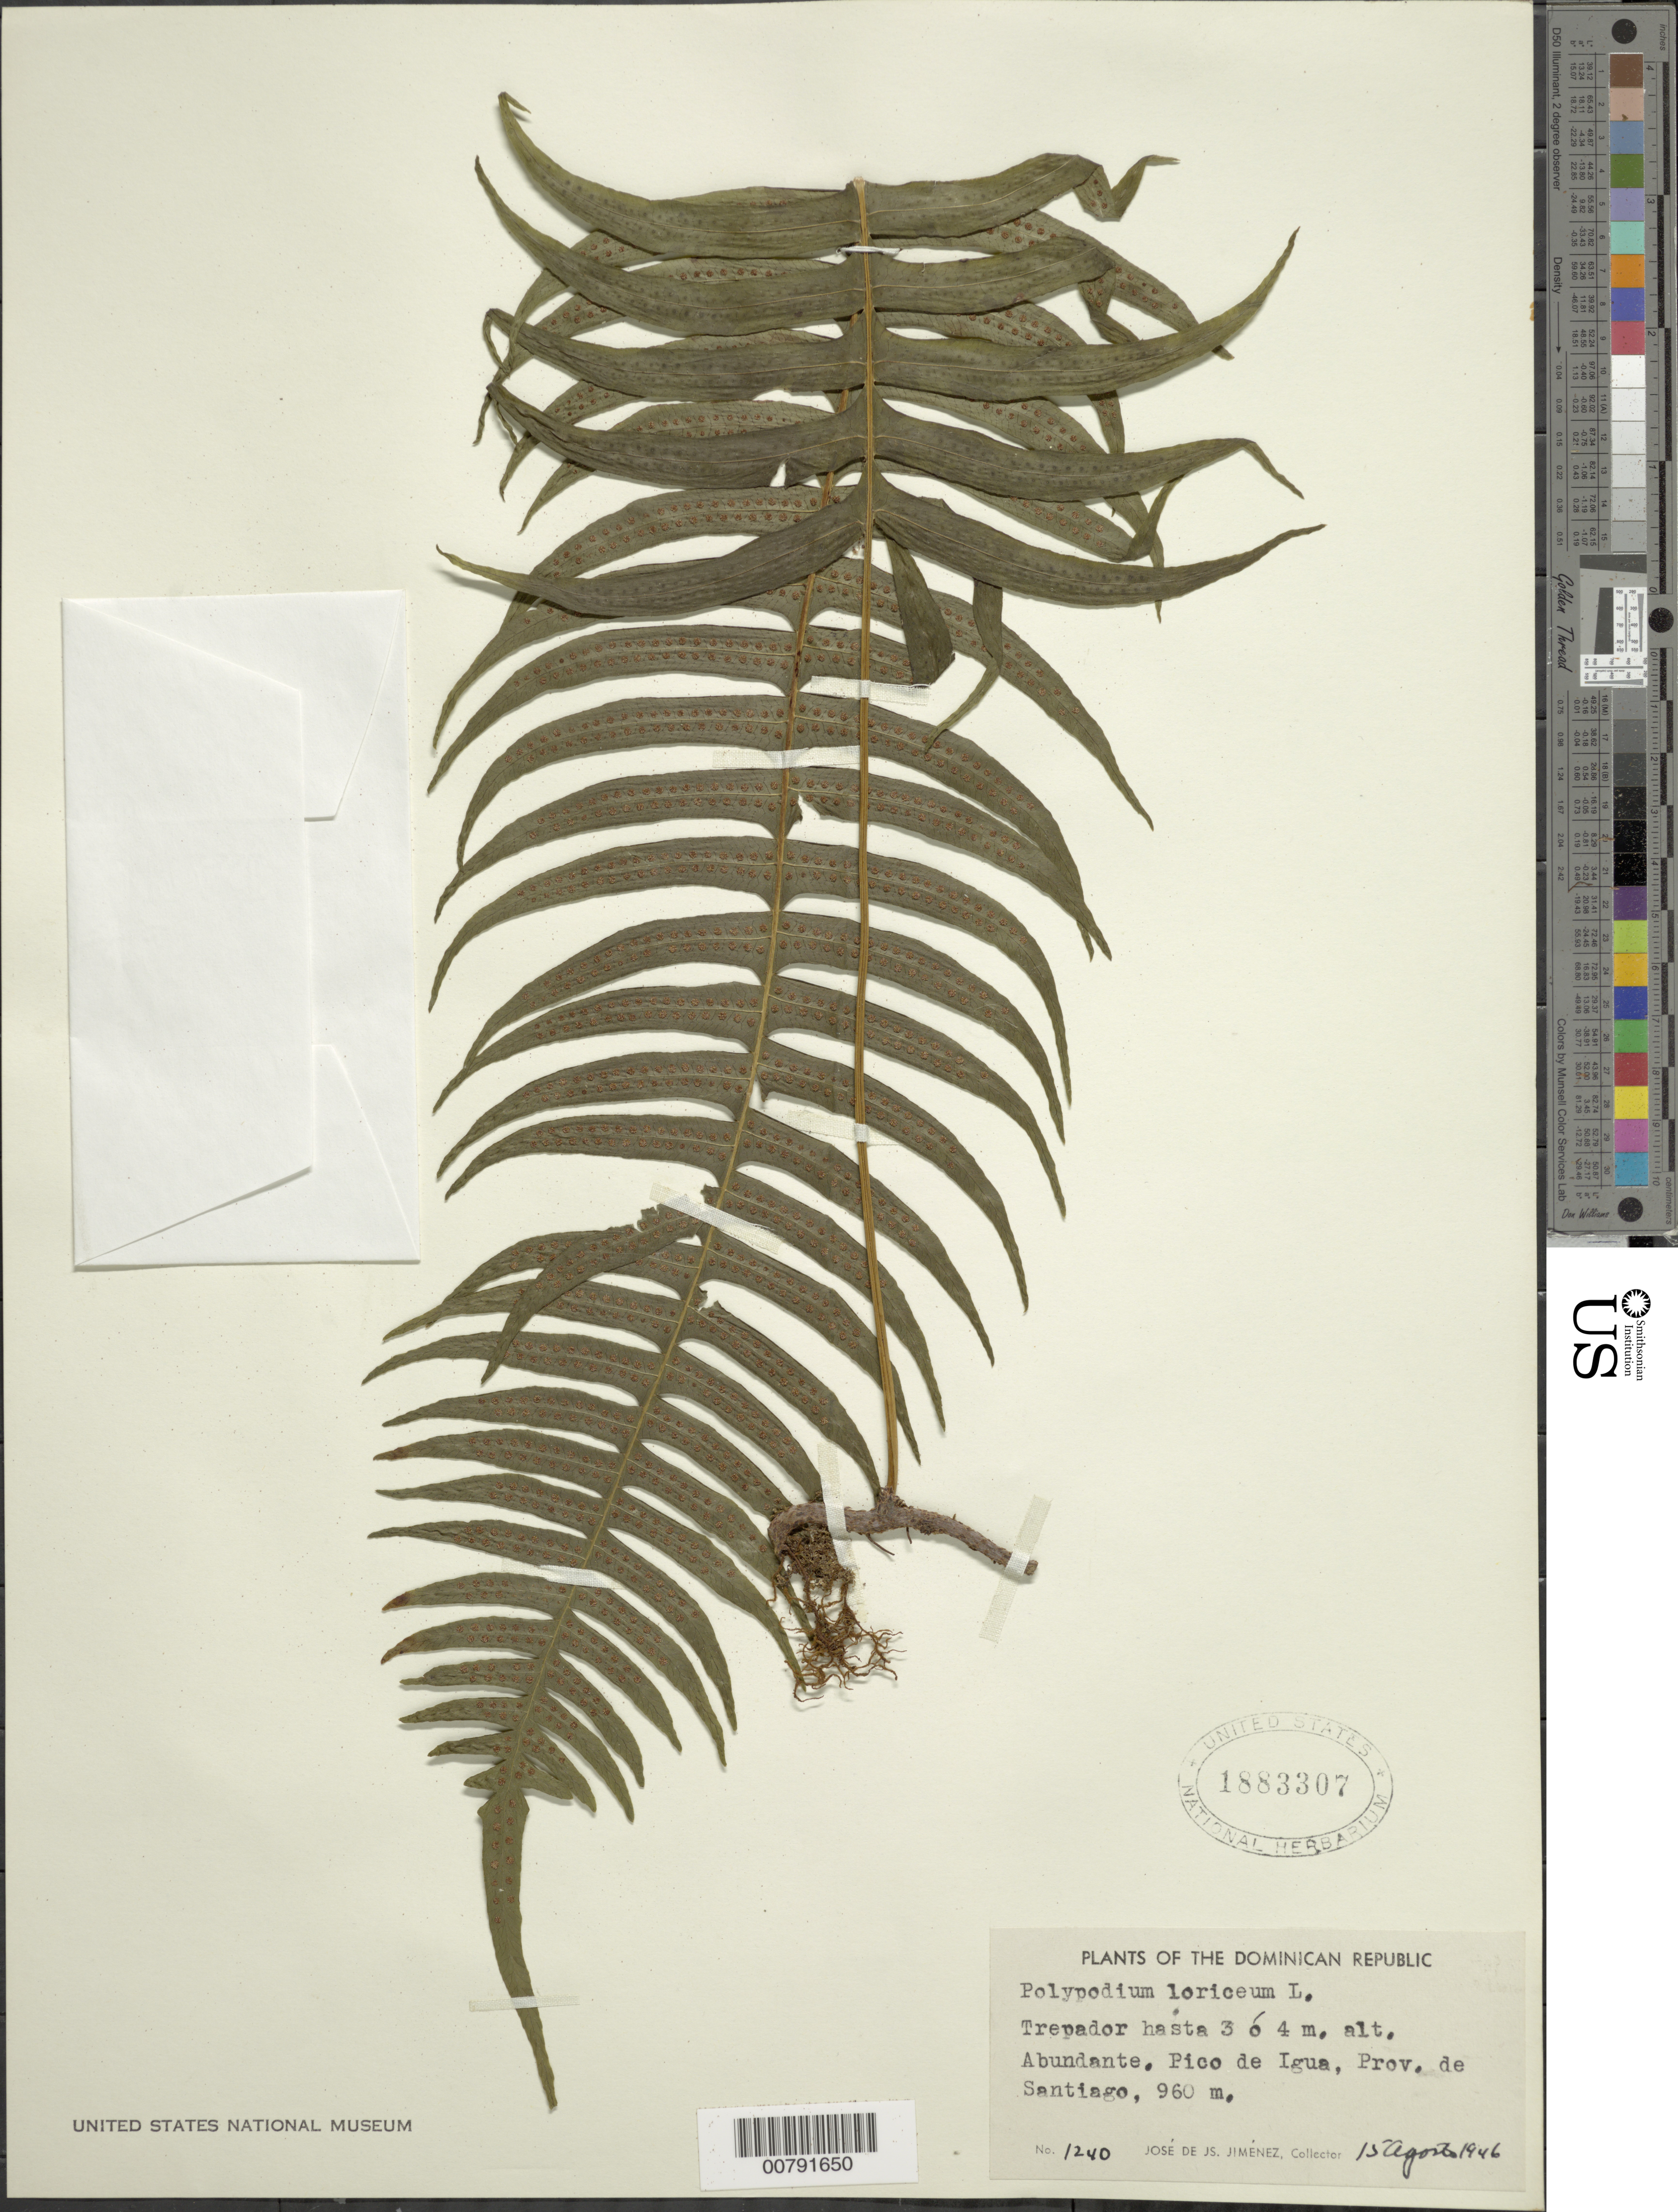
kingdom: Plantae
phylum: Tracheophyta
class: Polypodiopsida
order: Polypodiales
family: Polypodiaceae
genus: Serpocaulon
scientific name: Serpocaulon loriceum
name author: (L.) A.R. Sm.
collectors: J. J. Jiménez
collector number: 1240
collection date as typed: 15 Aug 1946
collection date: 1946-08-15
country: Dominican Republic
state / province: Santiago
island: Hispaniola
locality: Pico de Igua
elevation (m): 960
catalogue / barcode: US 1883307